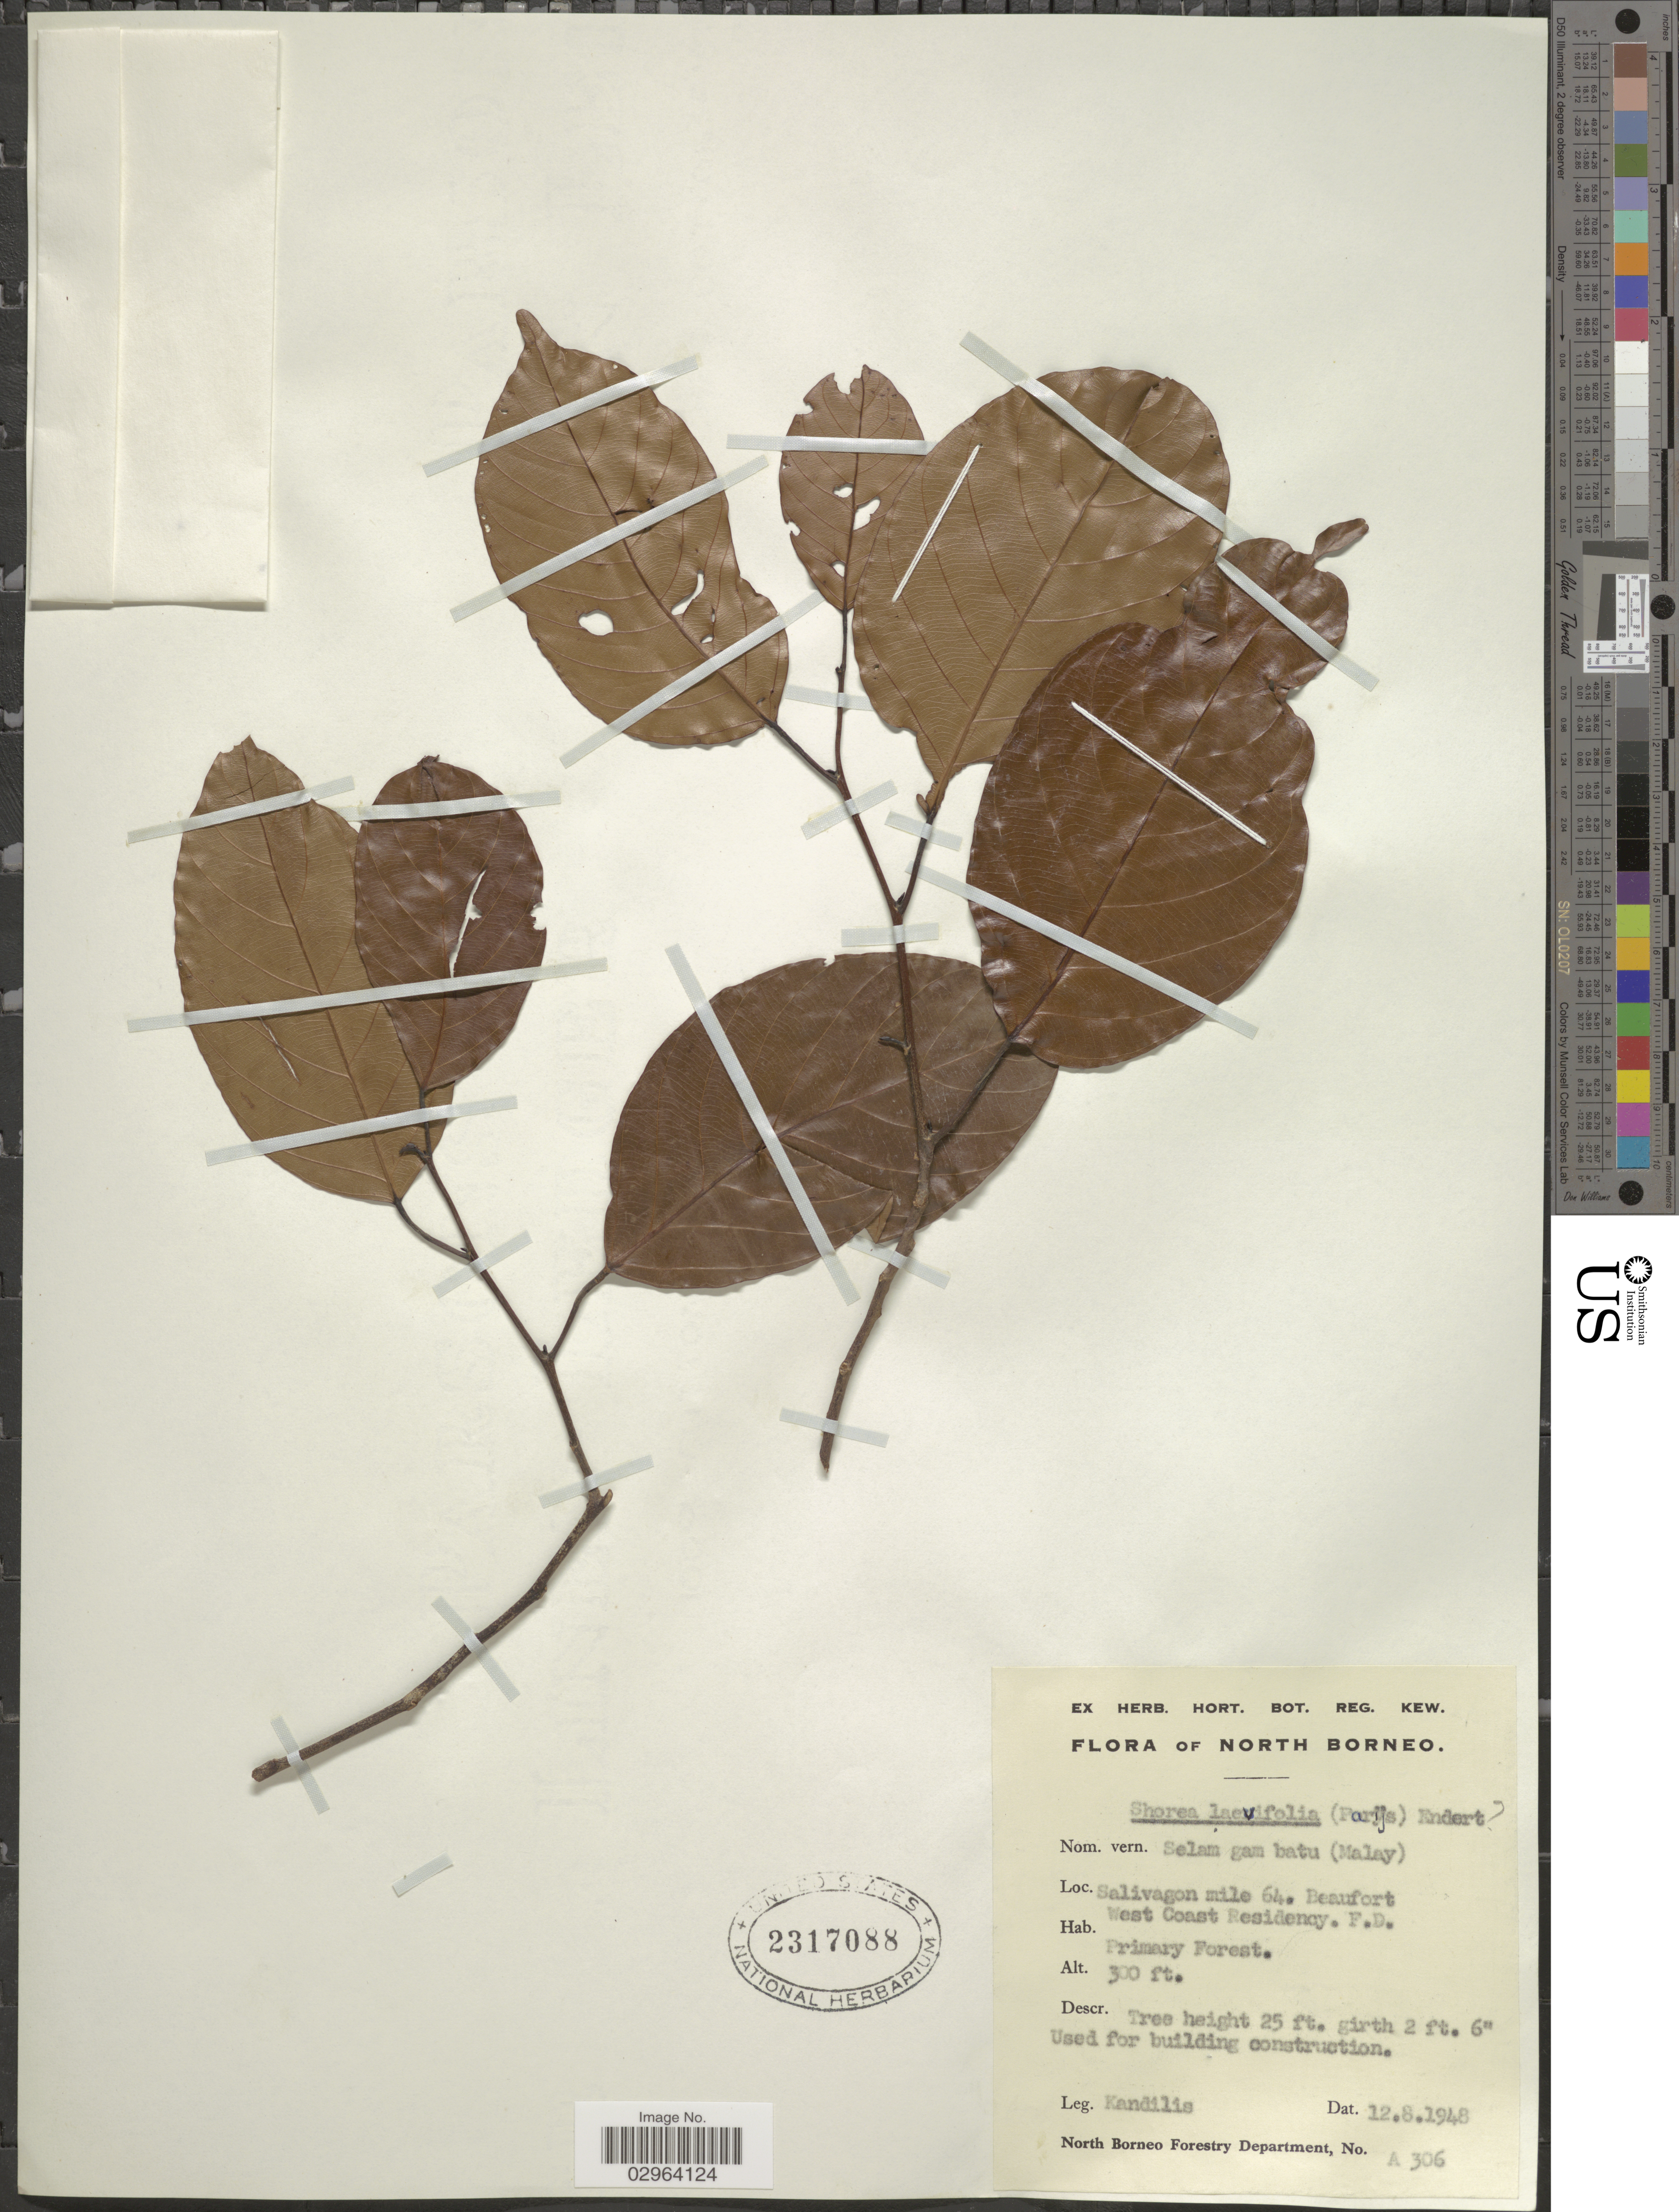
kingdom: Plantae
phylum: Tracheophyta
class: Magnoliopsida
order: Malvales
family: Dipterocarpaceae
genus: Neohopea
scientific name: Neohopea isoptera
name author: (P.S. Ashton) P.S. Ashton & J. Heck.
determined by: Strong, Mark T., (BOT), Smithsonian Institution - National Museum of Natural History (UNITED STATES)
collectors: Kandilis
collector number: A 306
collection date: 1948-08-12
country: Malaysia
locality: North Borneo. Salivagon mile 64. Beaufort West Coast Residency. F.D.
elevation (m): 91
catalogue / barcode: US 2317088